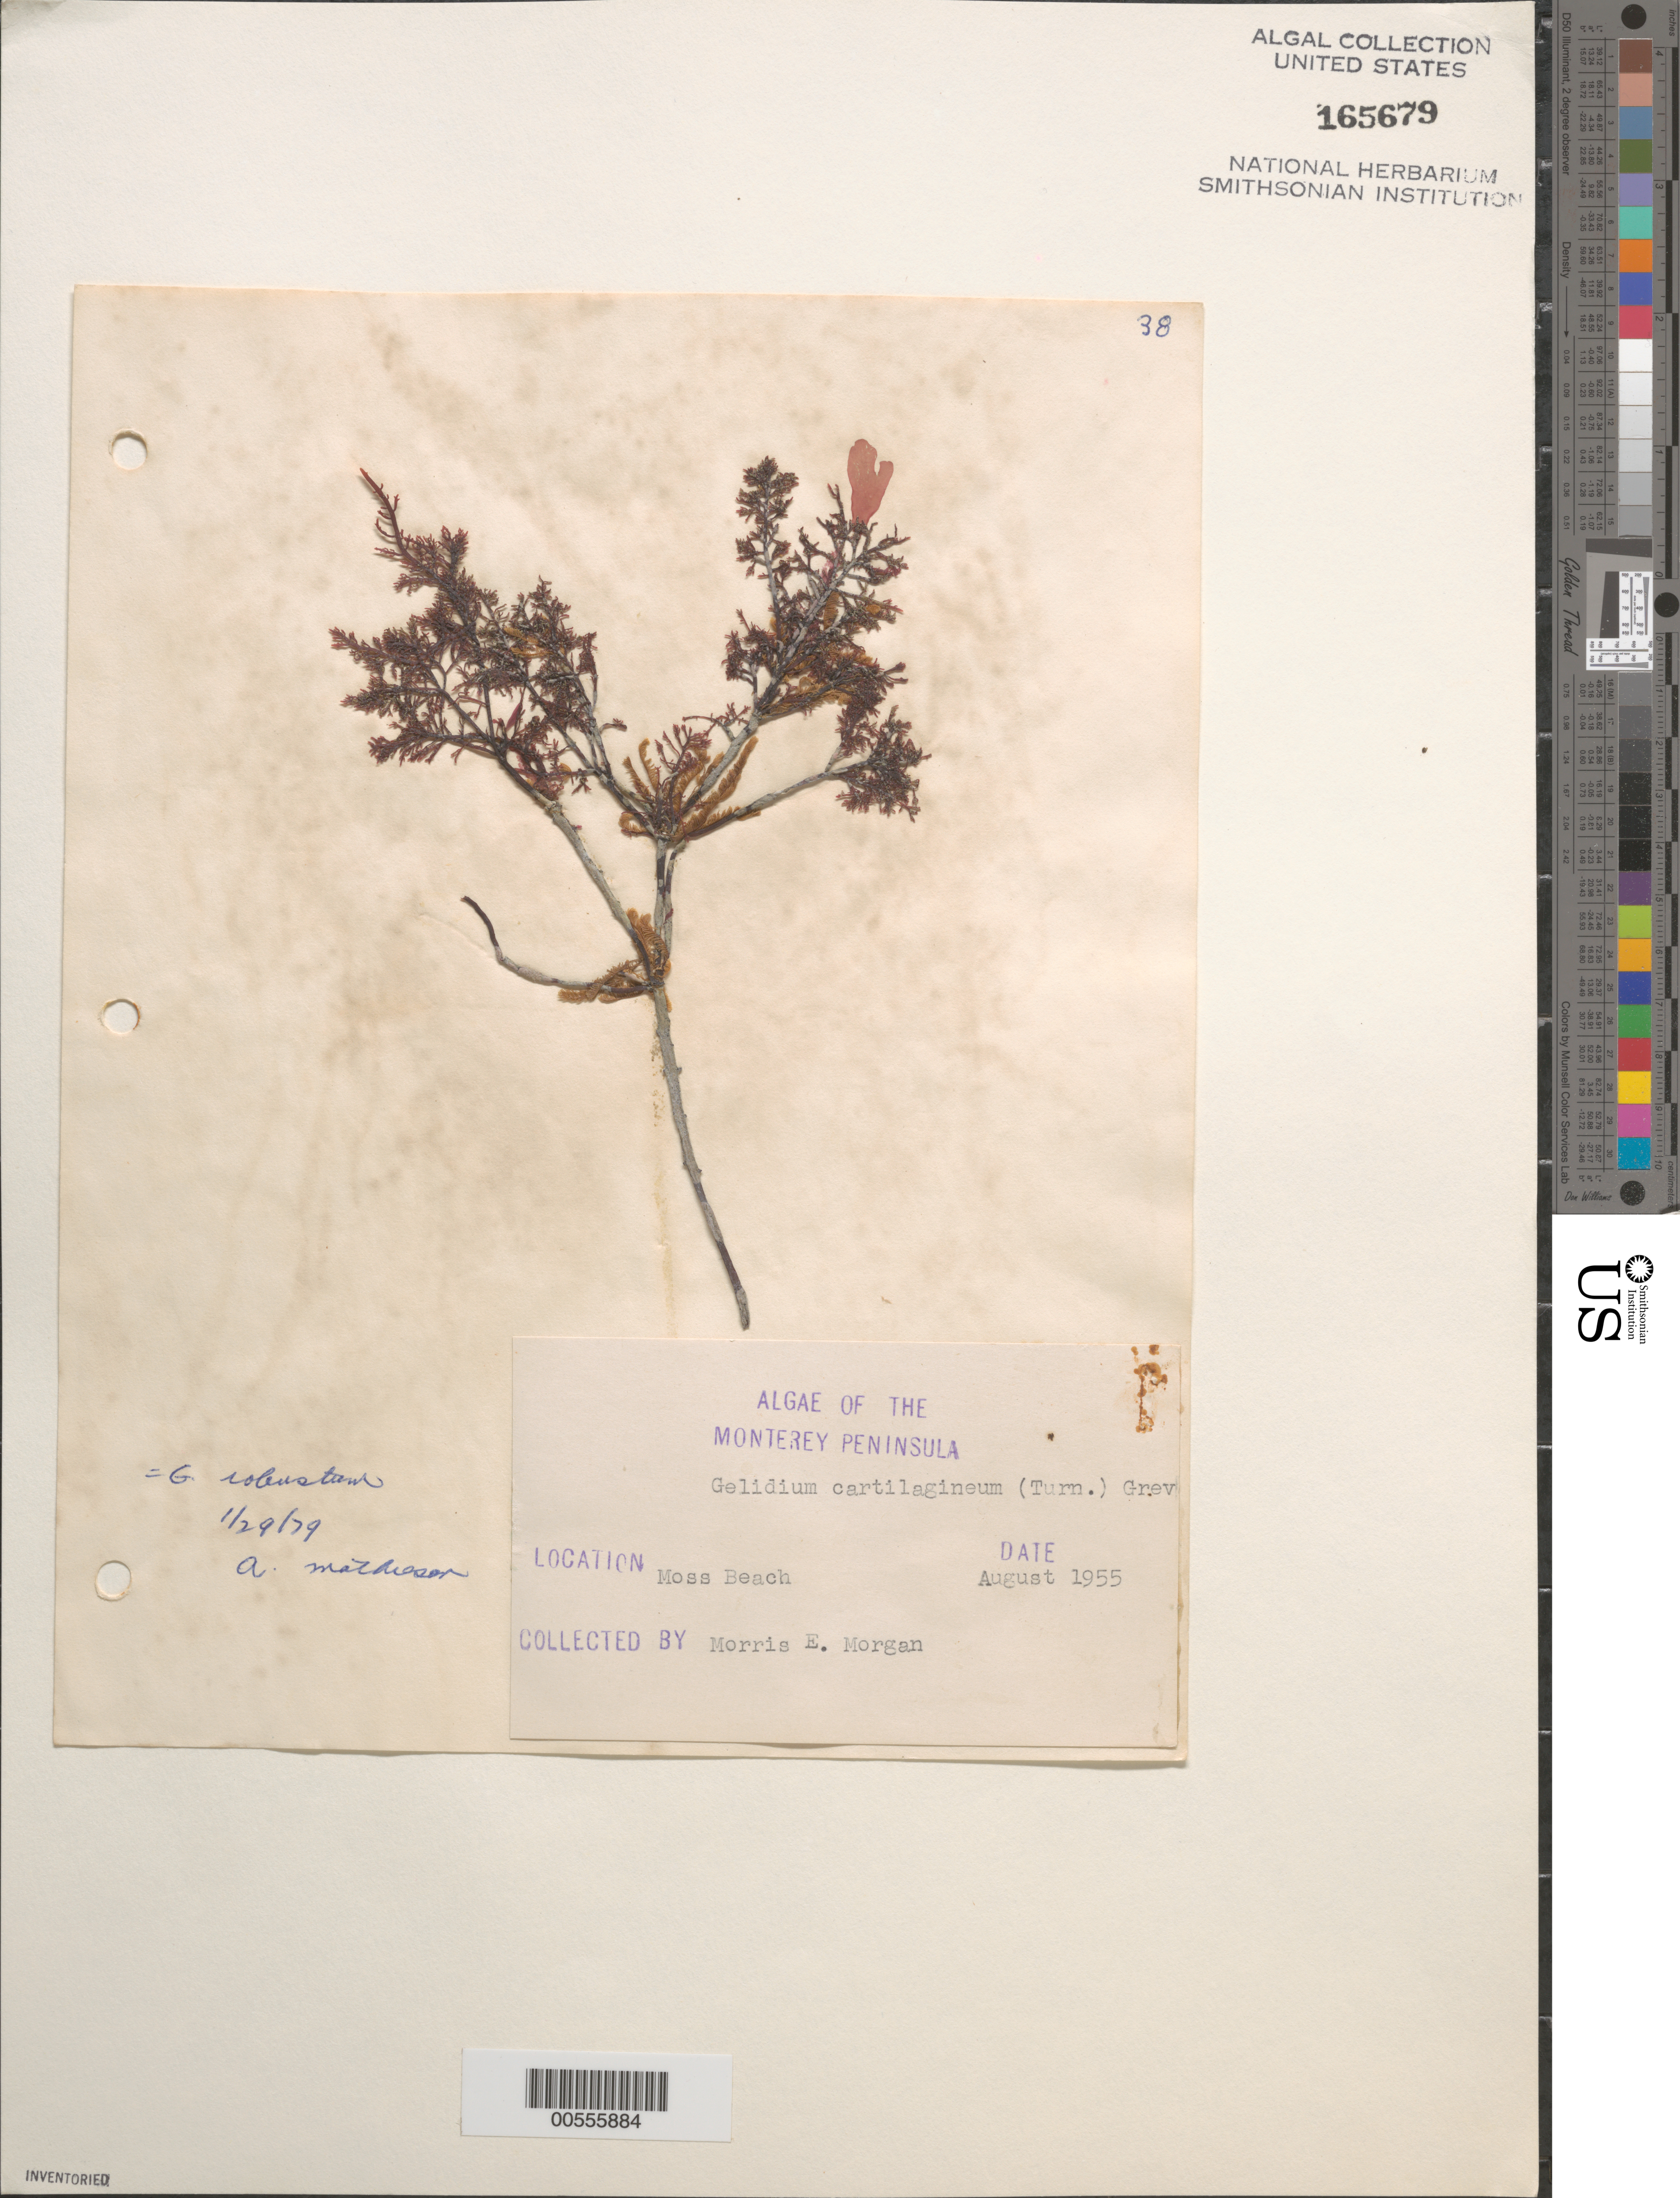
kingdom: Plantae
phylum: Rhodophyta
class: Florideophyceae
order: Gelidiales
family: Gelidiaceae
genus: Gelidium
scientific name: Gelidium robustum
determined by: Mathieson, A. C.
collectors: M. Morgan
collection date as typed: Aug 1955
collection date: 1955-08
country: United States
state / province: California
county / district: Monterey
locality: Moss Beach, Monterey Peninsula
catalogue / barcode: US 165679